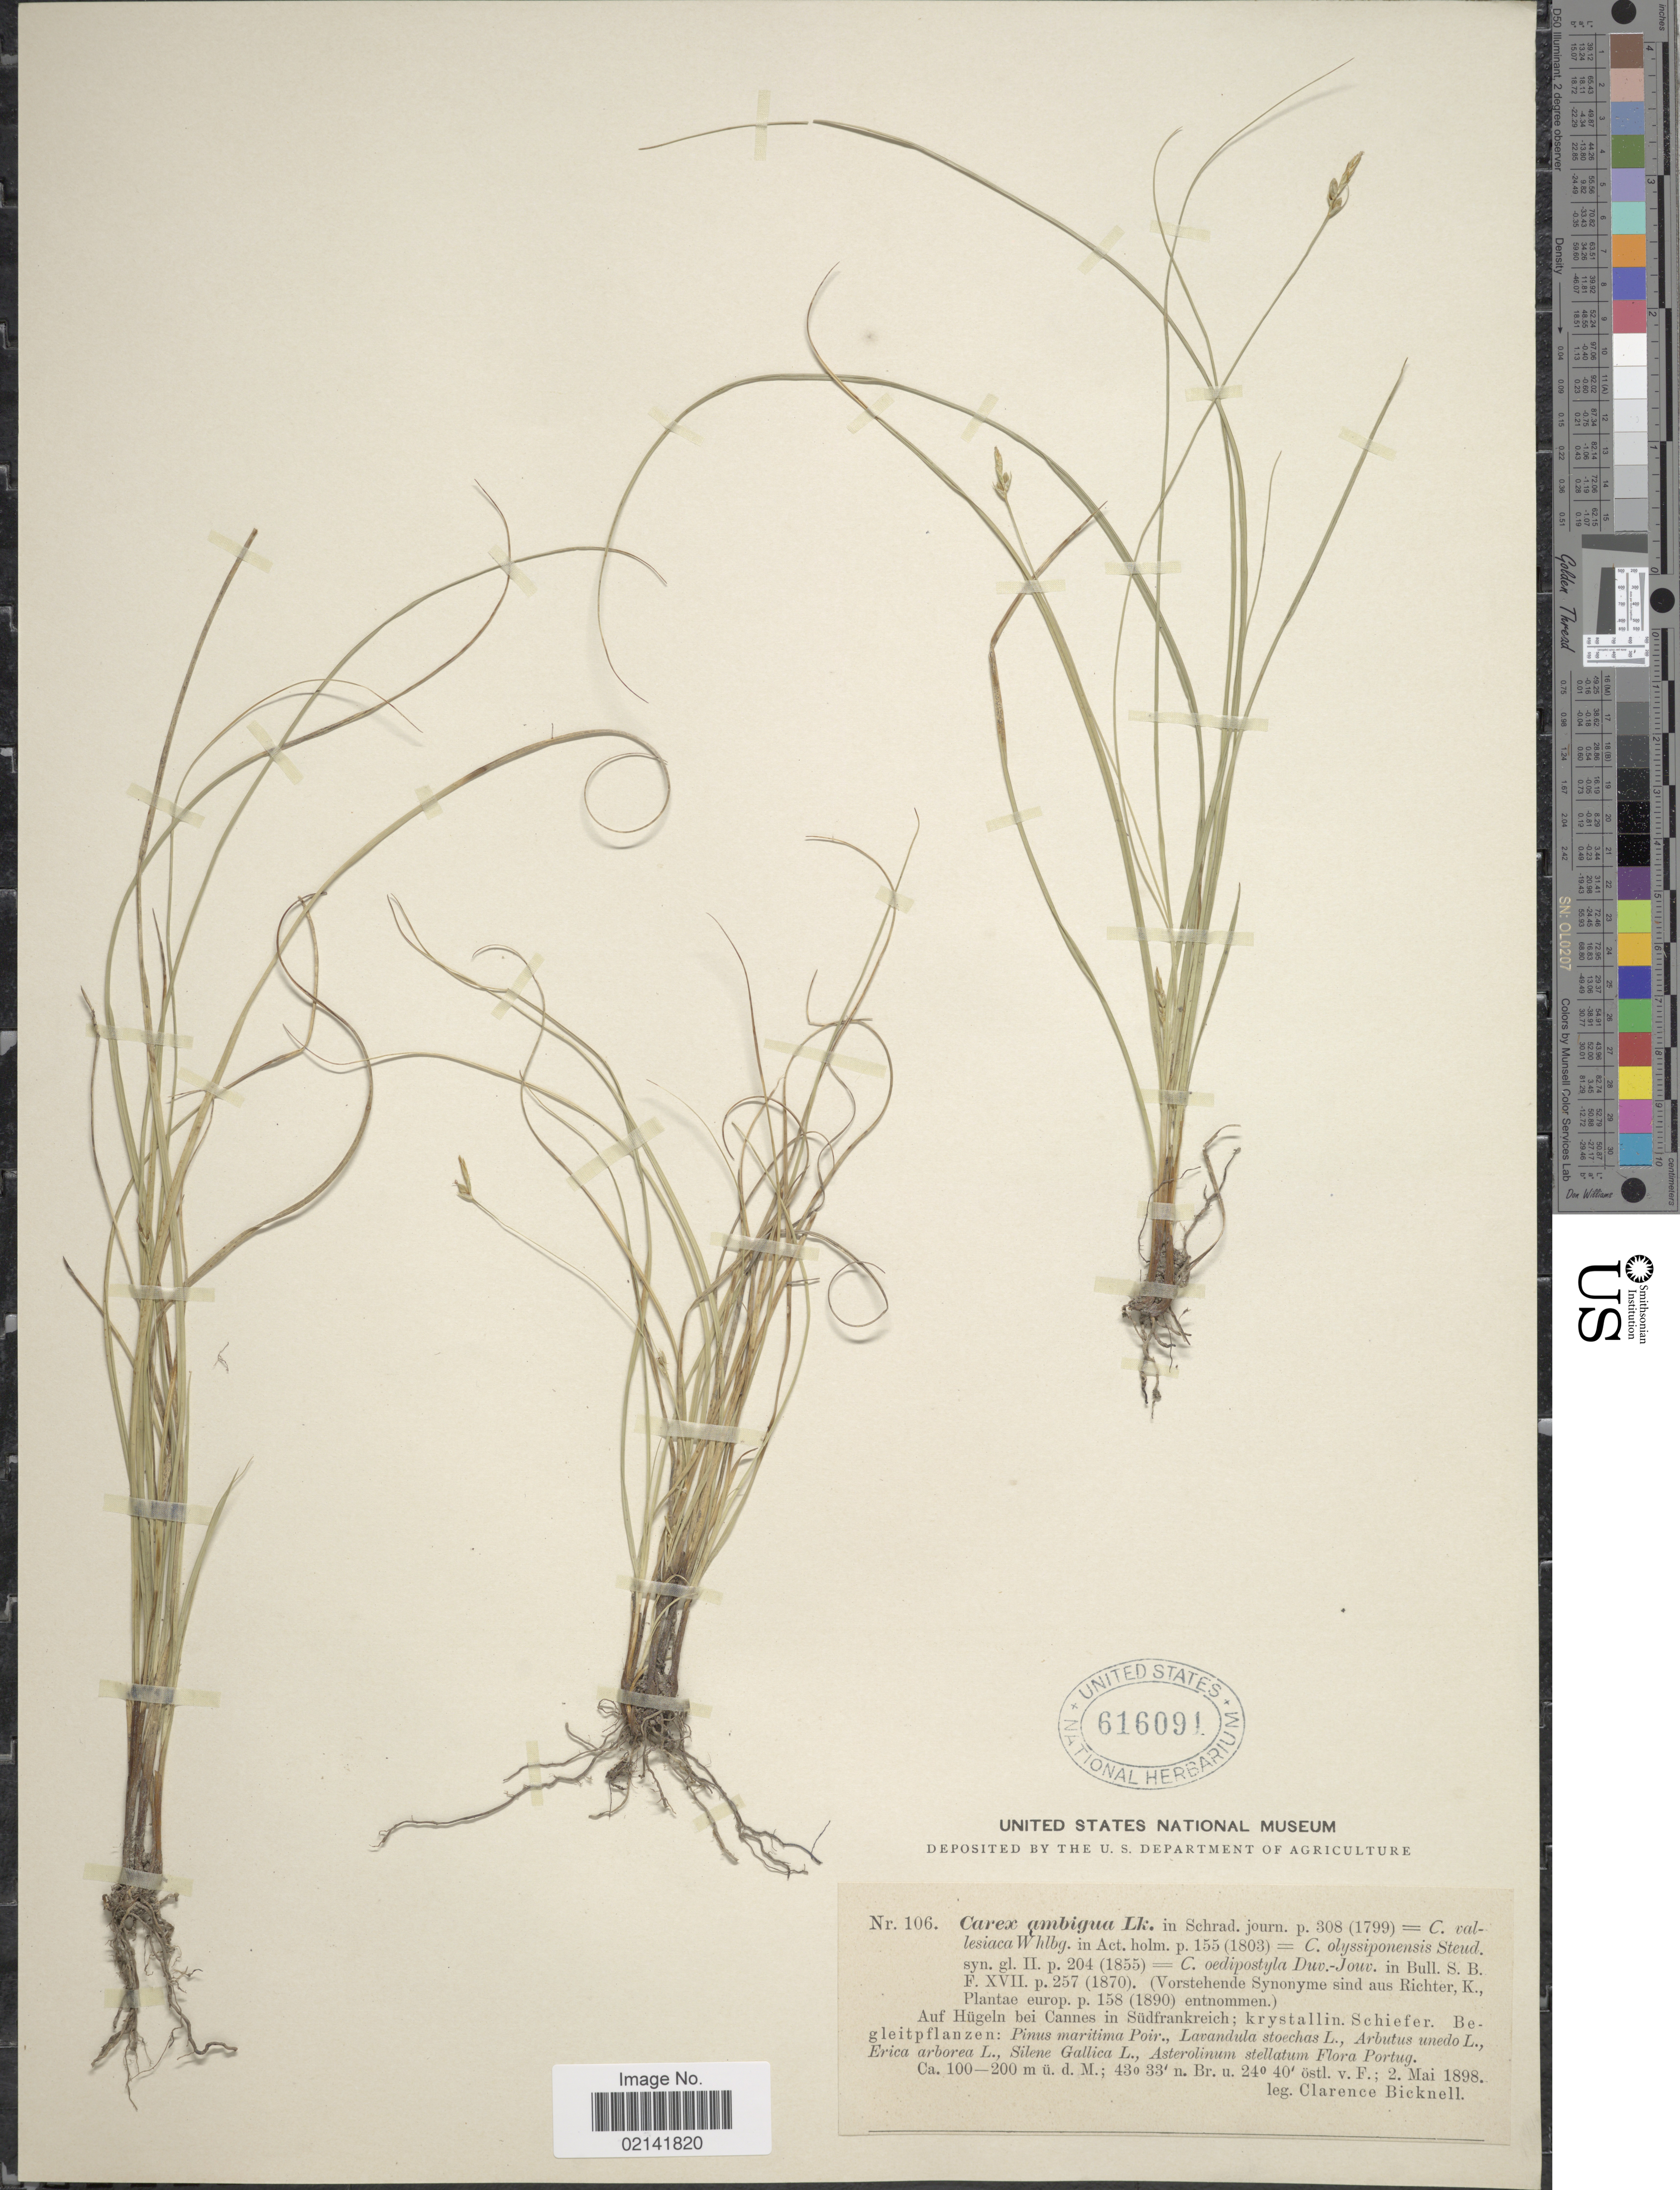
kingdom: Plantae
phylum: Tracheophyta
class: Liliopsida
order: Poales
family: Cyperaceae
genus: Carex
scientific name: Carex oedipostyla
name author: Duval-Jouve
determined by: Strong, Mark T., (BOT), Smithsonian Institution - National Museum of Natural History (UNITED STATES)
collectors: C. Bicknell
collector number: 106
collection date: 1898-05-02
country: France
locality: Auf Hugeln bei Cannes in Sudfrankreich; krystallin.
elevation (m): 100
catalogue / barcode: US 616091